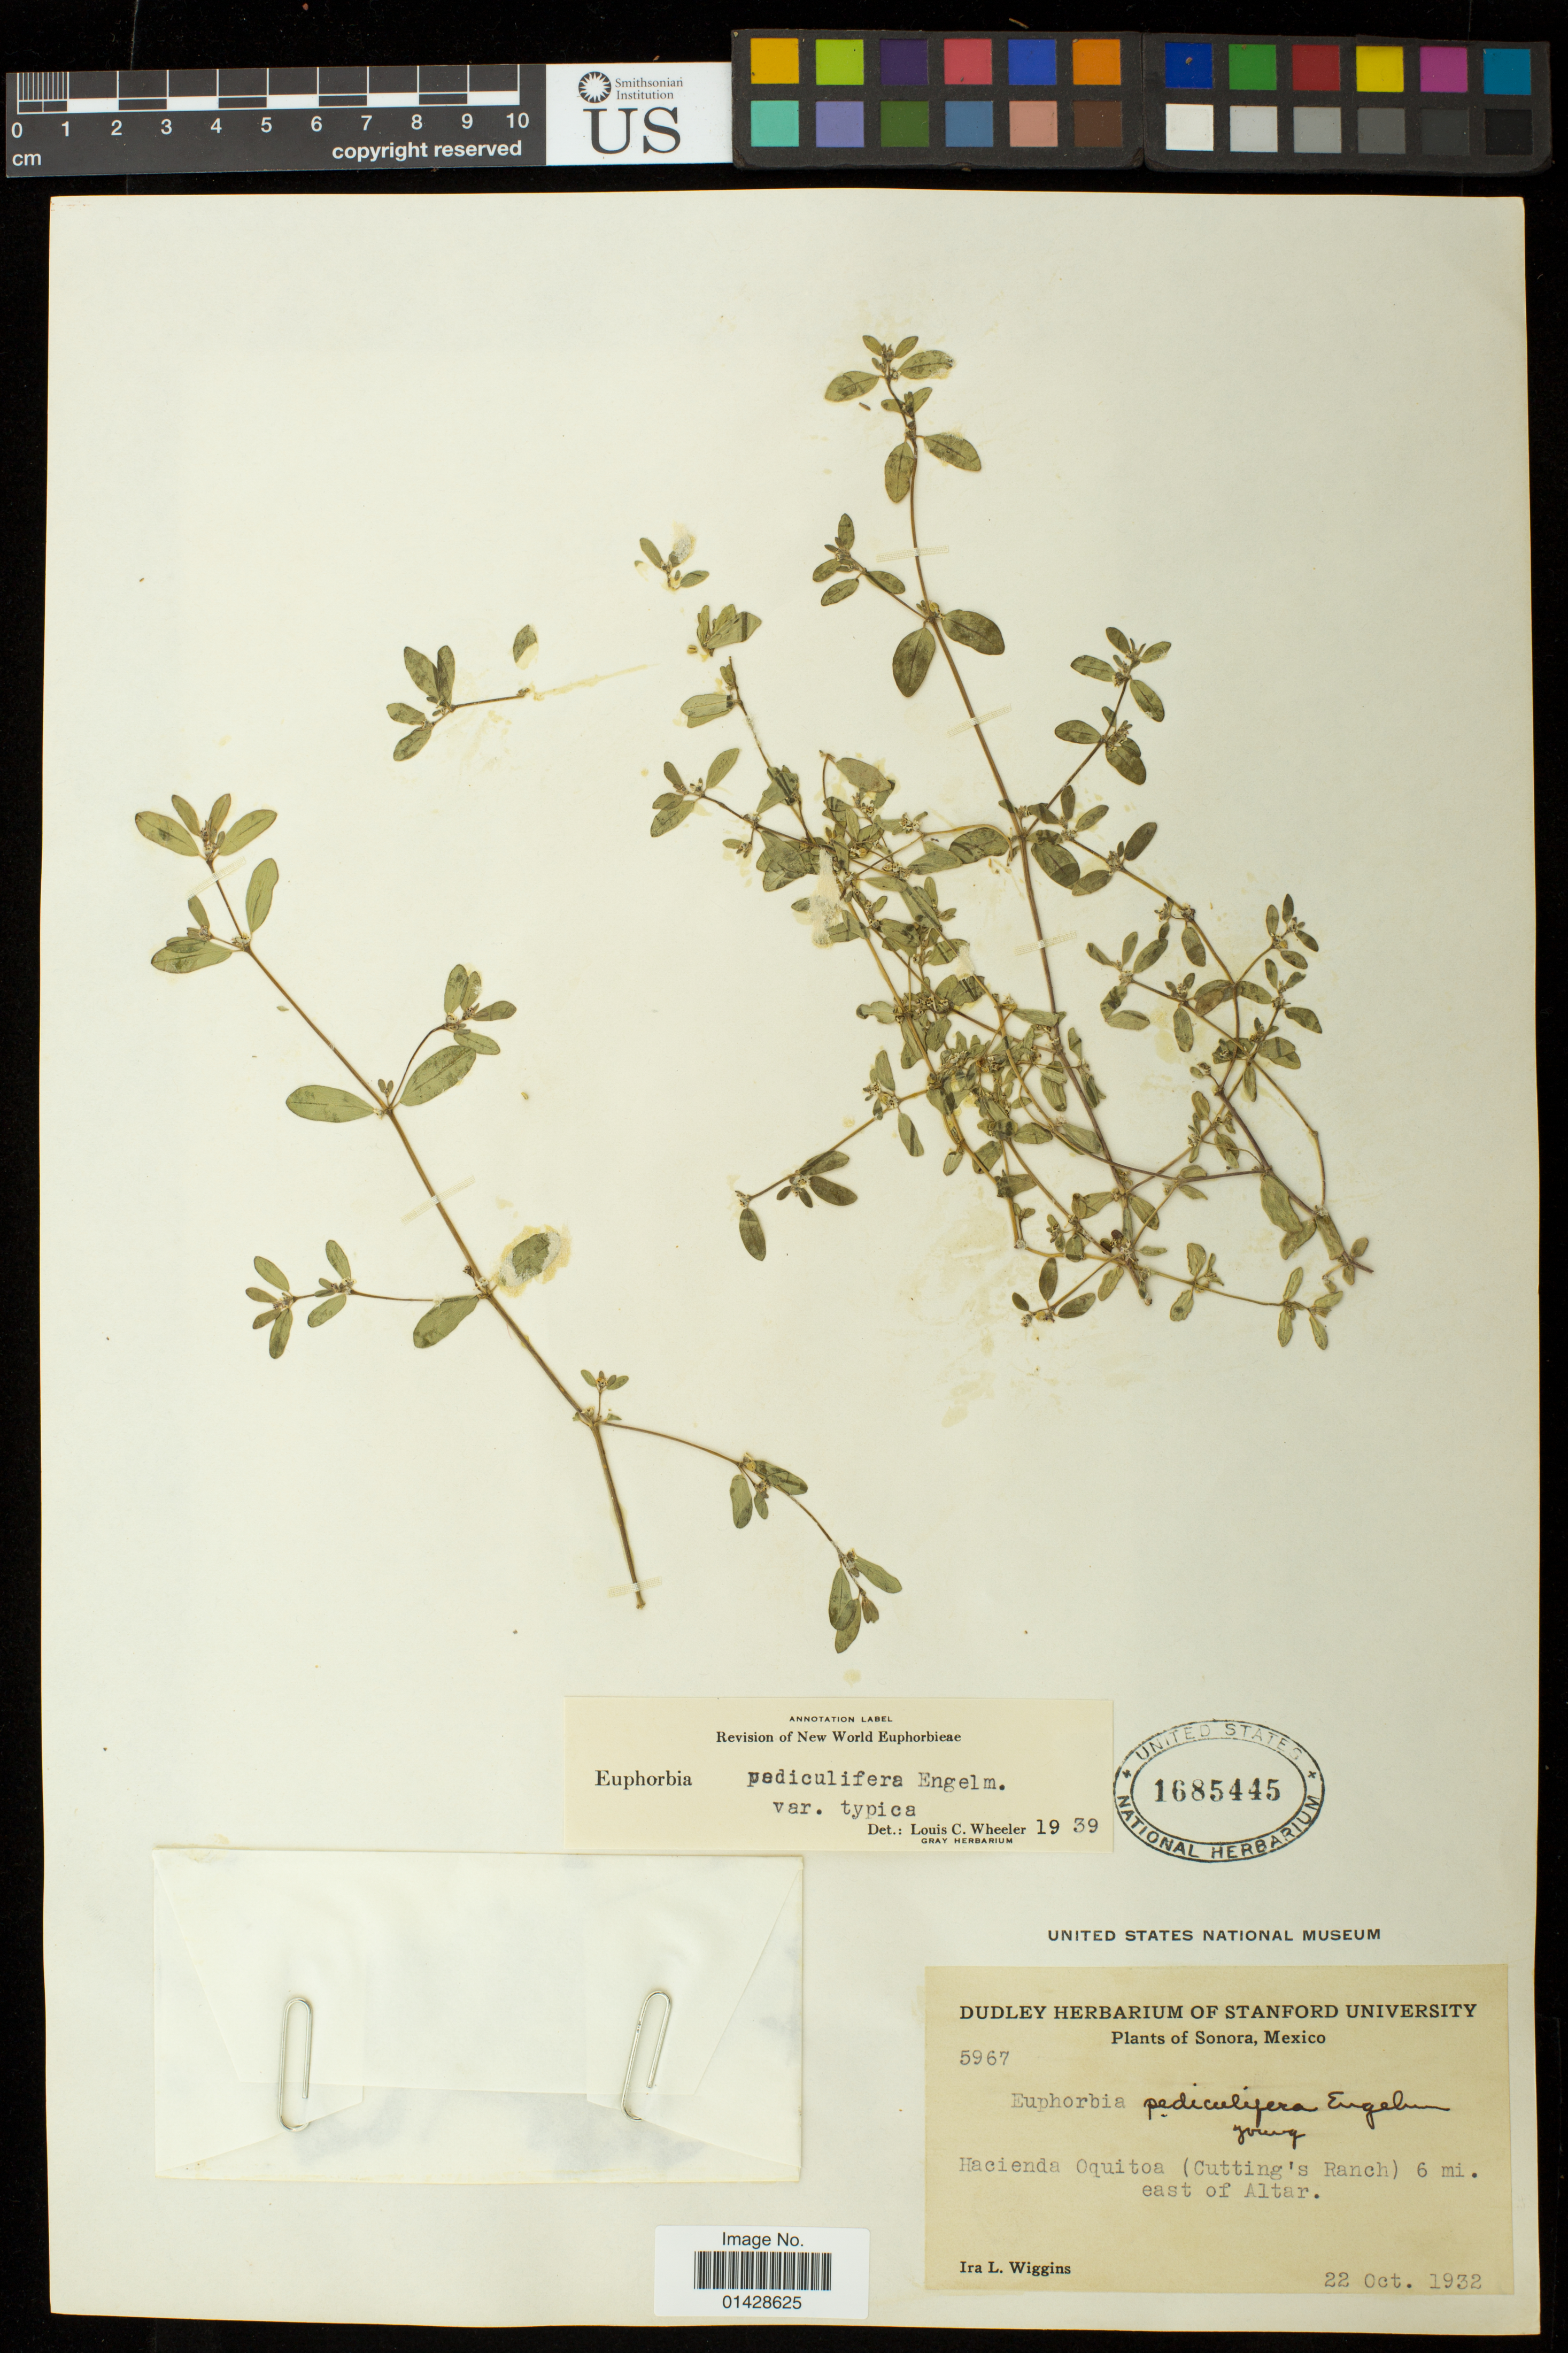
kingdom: Plantae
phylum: Tracheophyta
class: Magnoliopsida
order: Malpighiales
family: Euphorbiaceae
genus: Euphorbia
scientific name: Euphorbia pediculifera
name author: Engelm.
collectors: I. L. Wiggins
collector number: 5967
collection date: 1932-10-22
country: Mexico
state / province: Sonora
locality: Hacienda Oquiton (Cutting's Ranch) 6 mi. east of Altar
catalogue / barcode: US 1685445